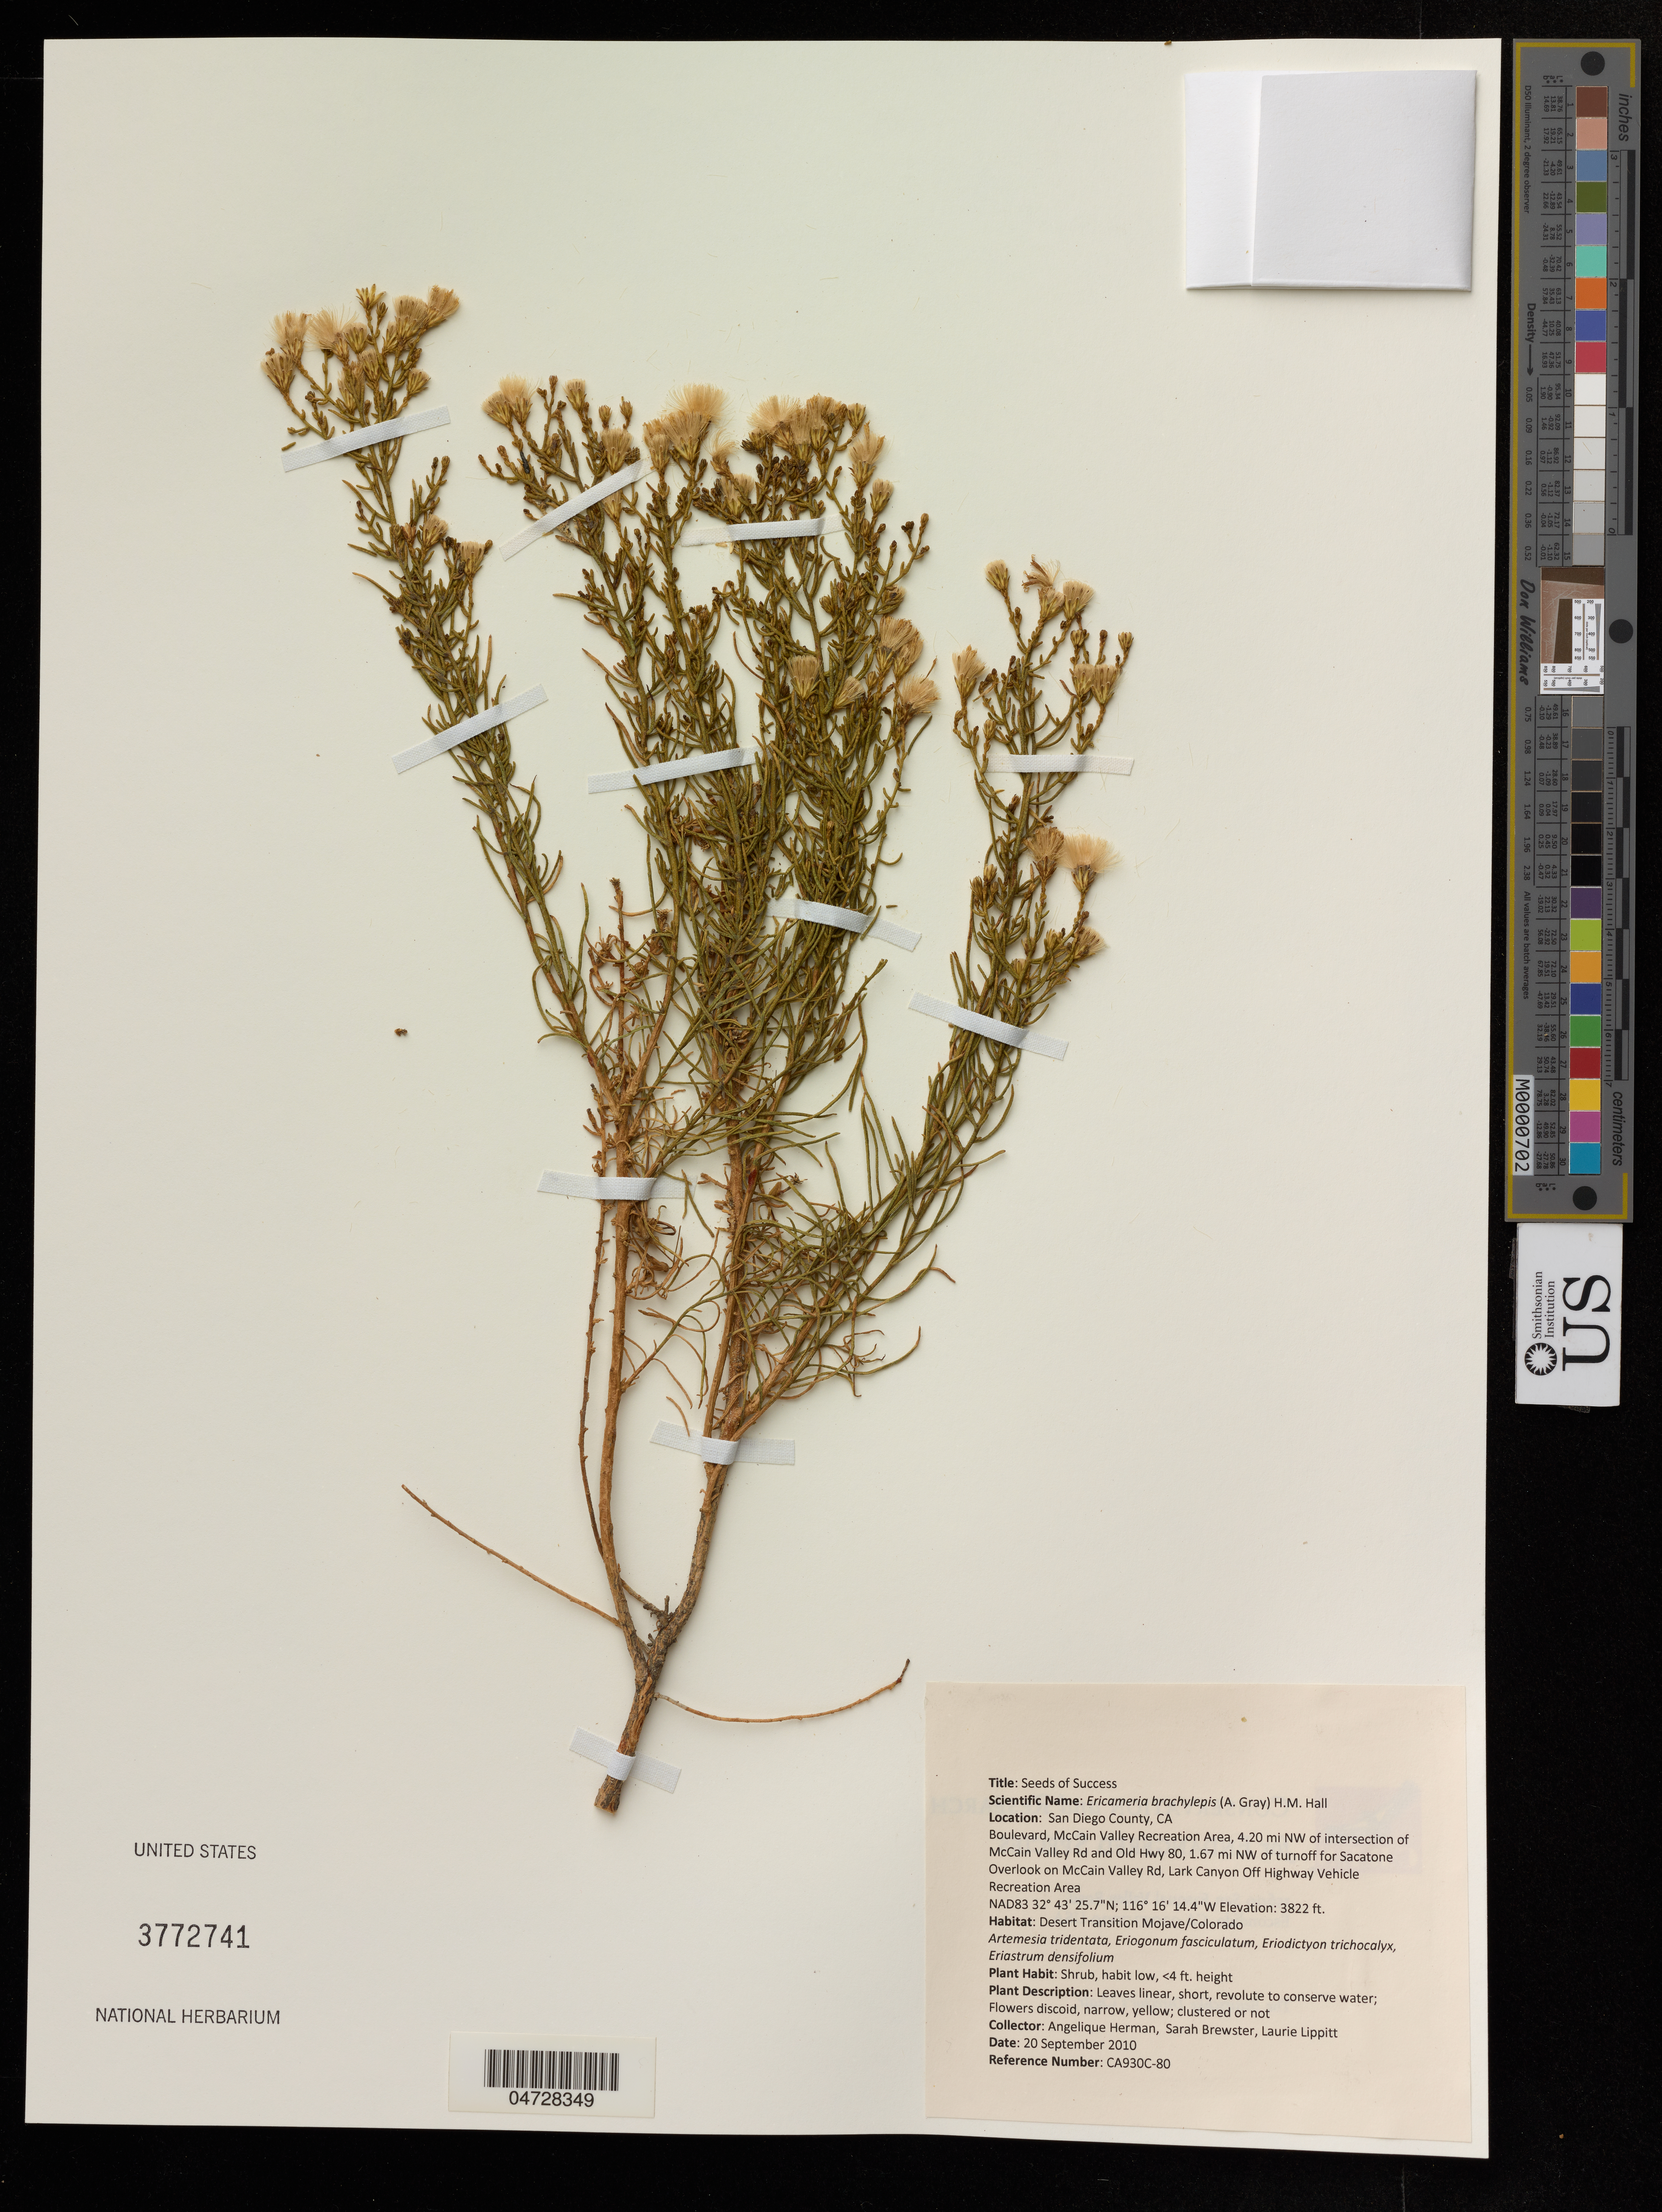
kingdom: Plantae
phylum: Tracheophyta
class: Magnoliopsida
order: Asterales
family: Asteraceae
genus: Ericameria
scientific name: Ericameria brachylepis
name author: (A. Gray) H.M. Hall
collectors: A. Herman, S. Brewster & L. Lippitt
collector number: CA930C-80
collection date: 2010-09-20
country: United States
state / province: California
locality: San Diego County. Boulevard, McCain Valley Recreation Area, 4.20 mi NW of intersection of McCain Valley Rd and Old Hwy 80, 1.67 mi NW of turnoff for Sacatone Overlook on McCain Valley Rd, Lark Canyon Off Highway Vehicle Recreation Area.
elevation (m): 1165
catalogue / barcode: US 3772741